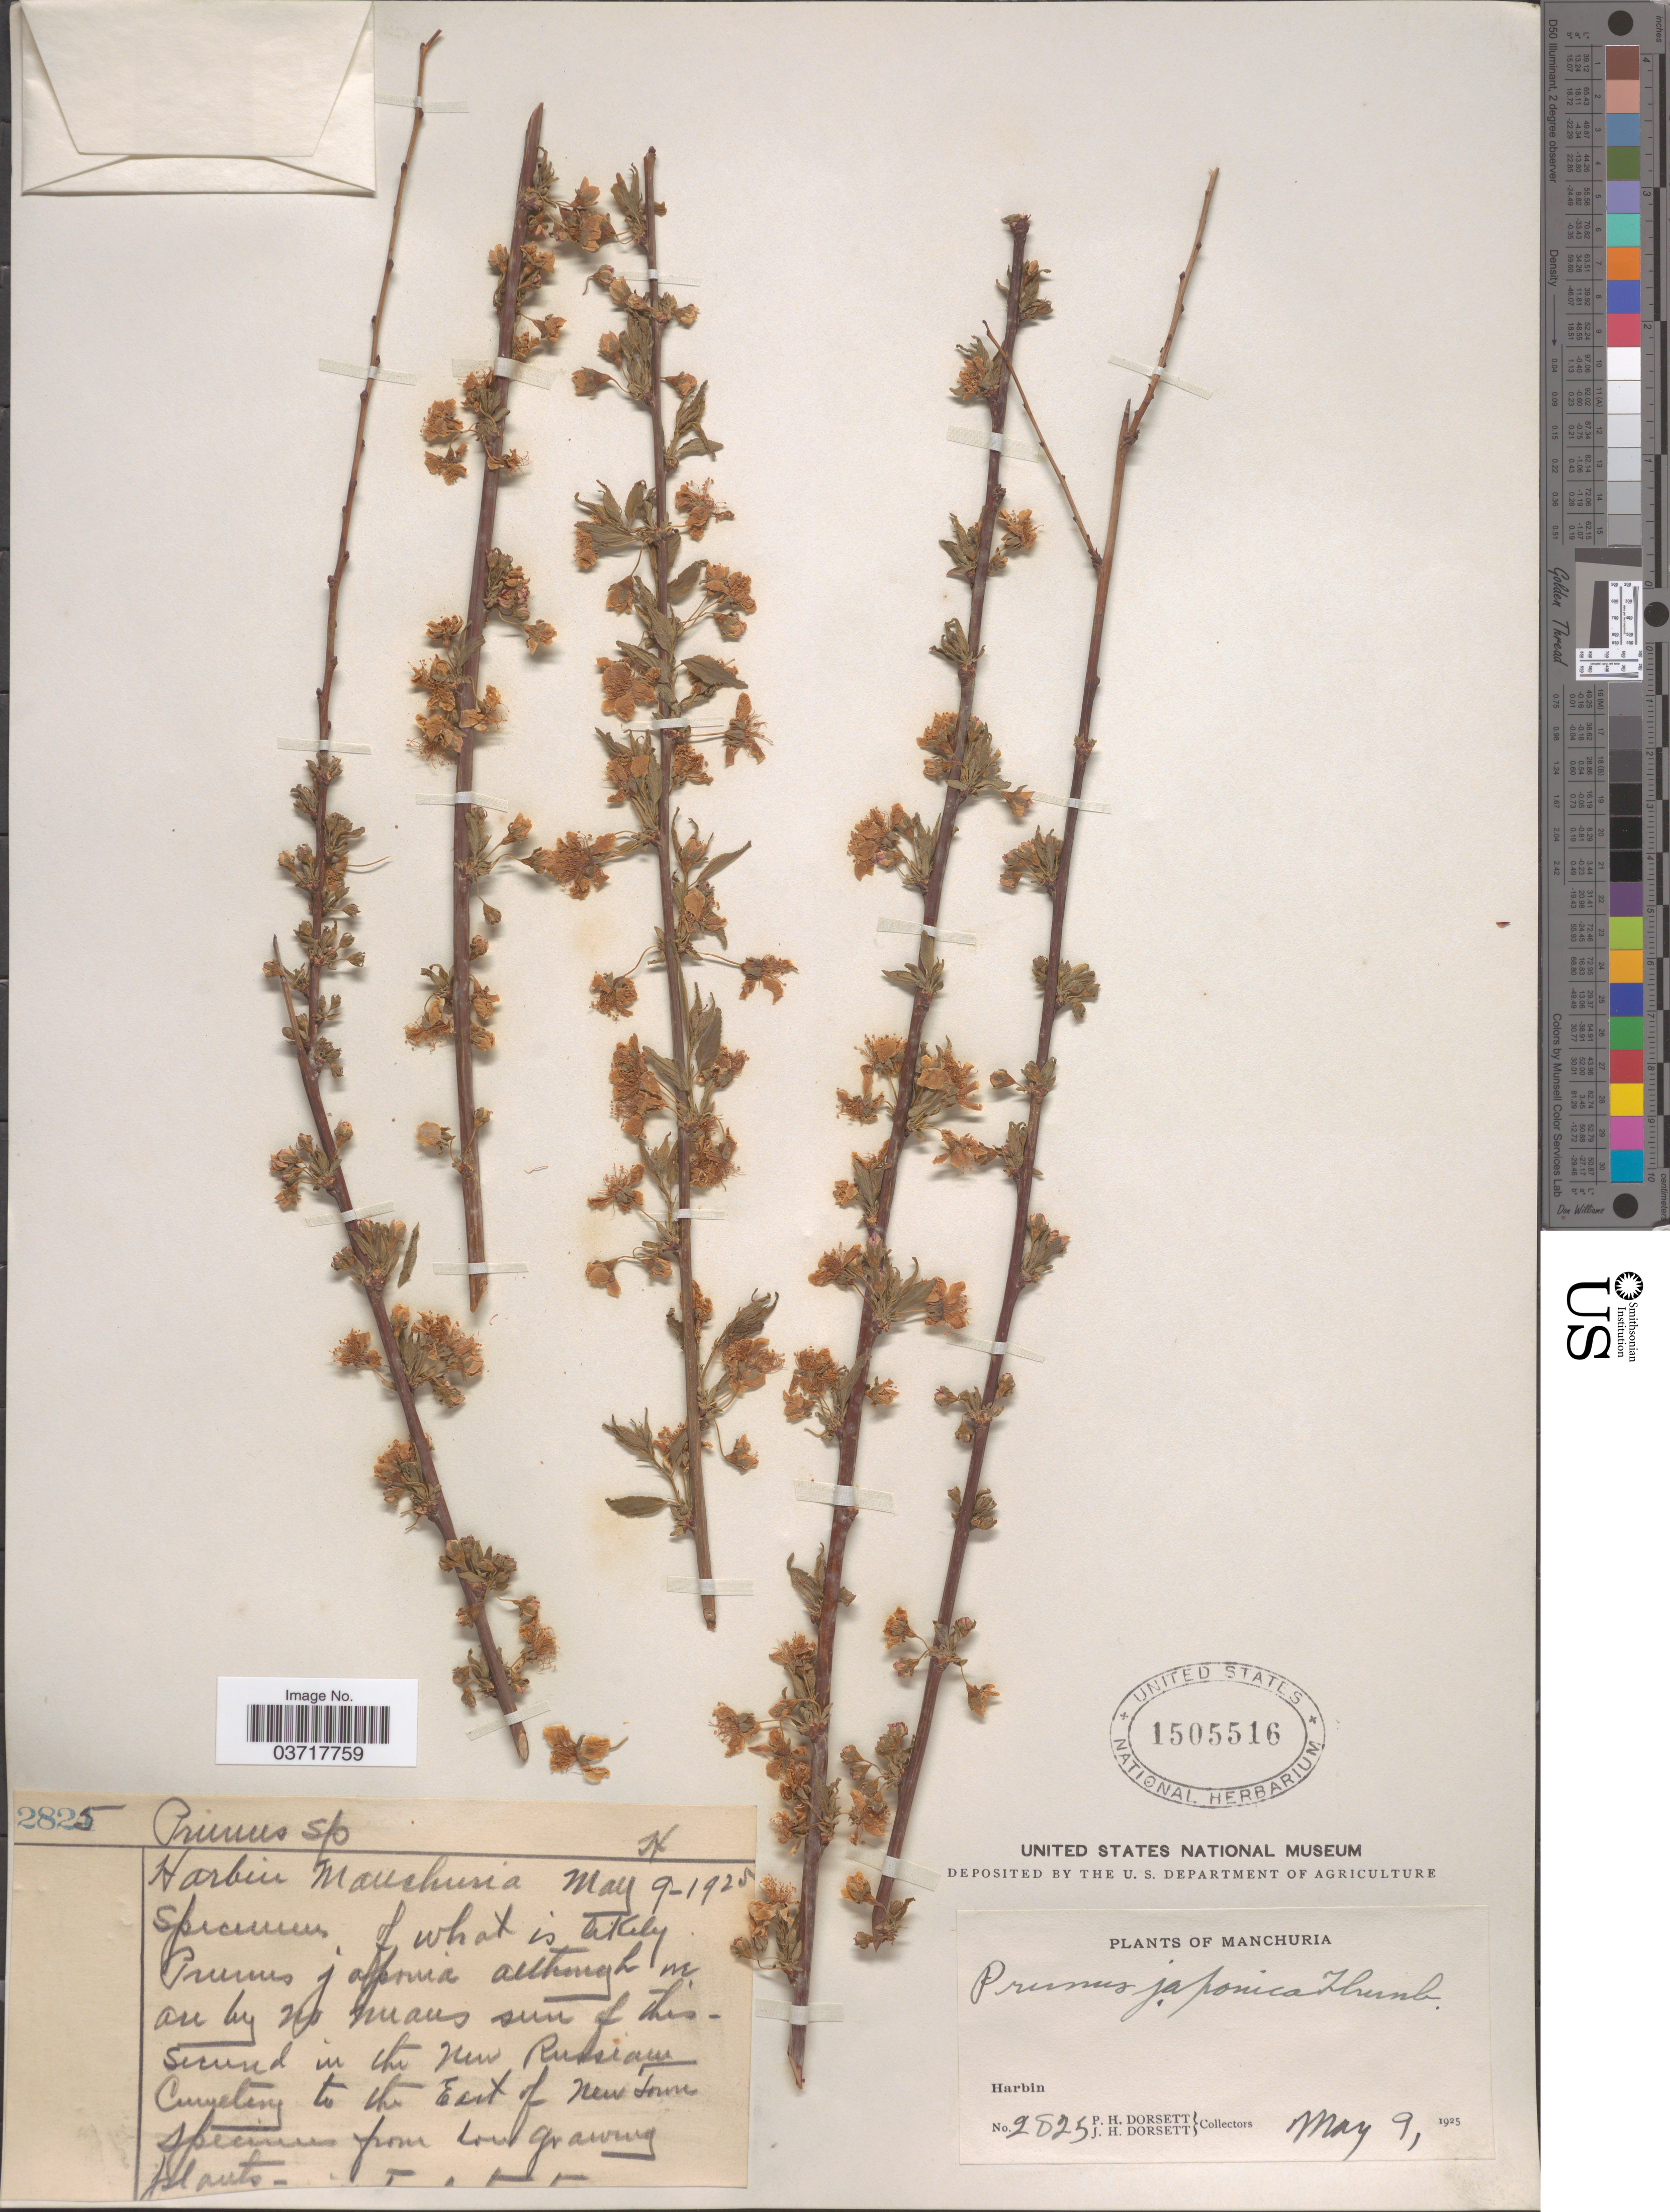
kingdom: Plantae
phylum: Tracheophyta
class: Magnoliopsida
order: Rosales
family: Rosaceae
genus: Prunus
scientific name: Prunus japonica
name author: Thunb.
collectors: P. H. Dorsett & J. Dorsett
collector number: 2825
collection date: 1925-05-09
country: China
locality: Harbin Manchuria.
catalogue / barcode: US 1505516